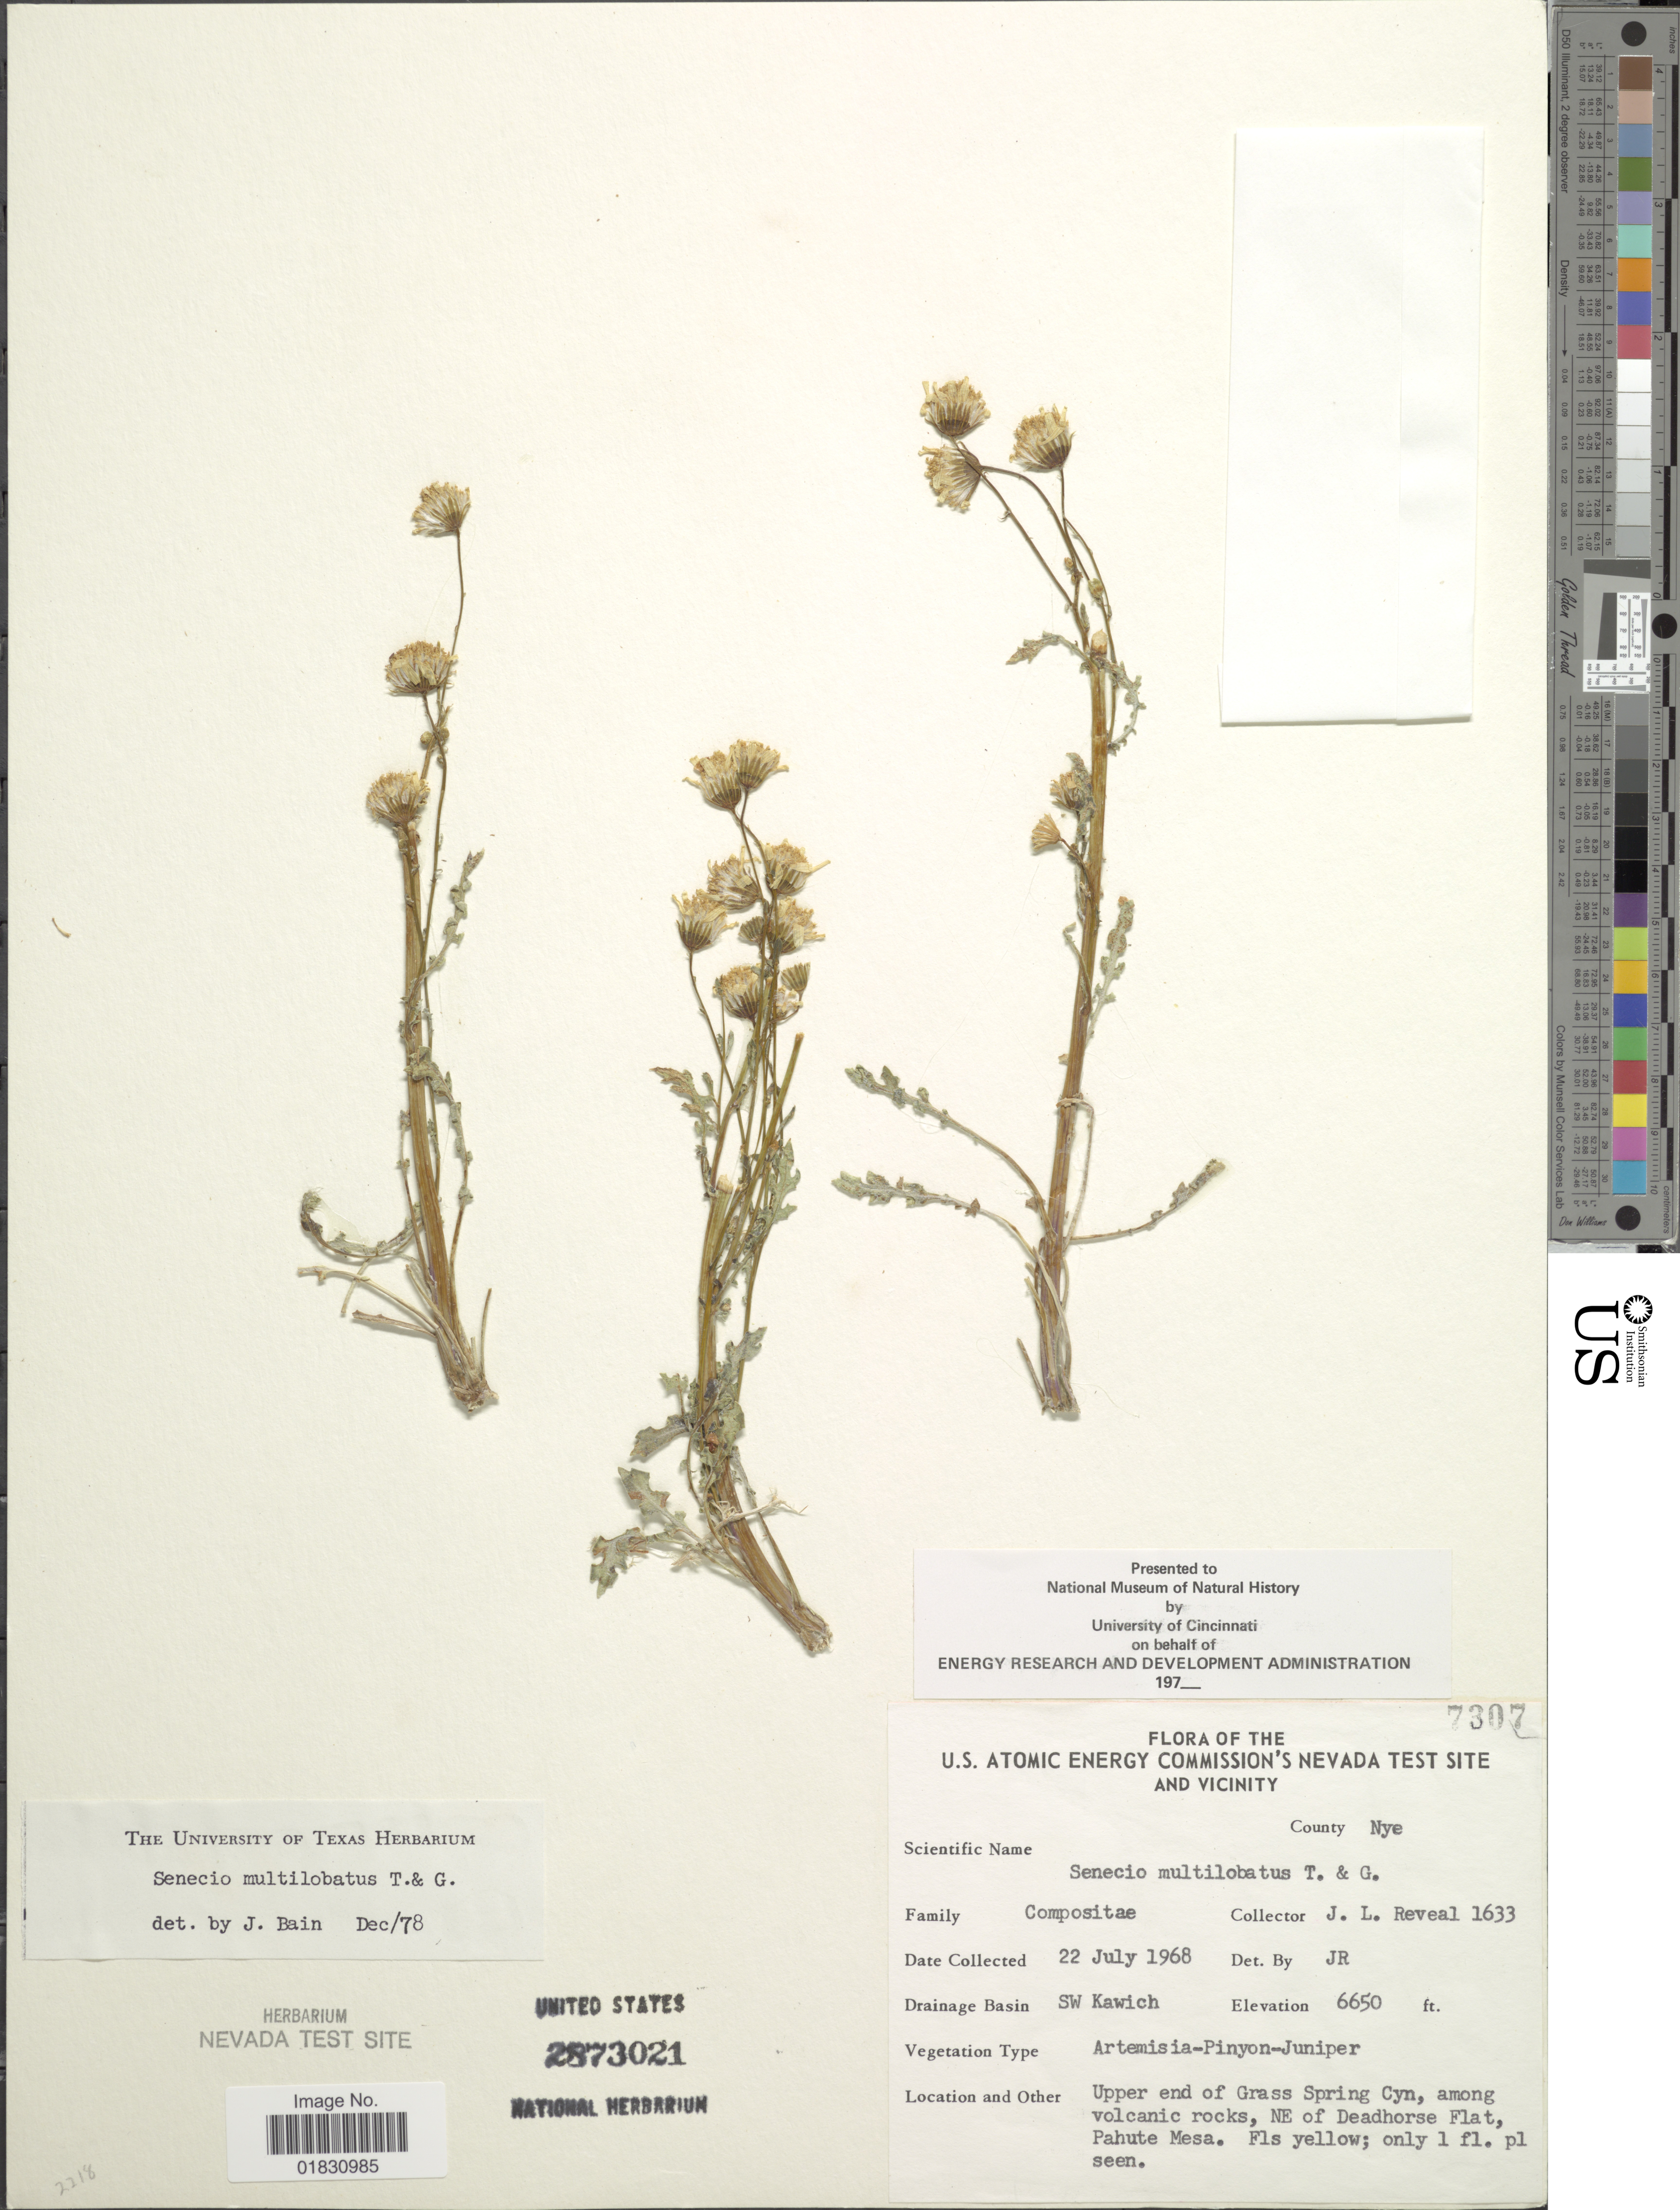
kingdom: Plantae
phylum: Tracheophyta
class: Magnoliopsida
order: Asterales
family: Asteraceae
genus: Packera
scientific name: Packera multilobata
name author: (Torr. & A. Gray) W.A. Weber & Á. Löve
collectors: J. L. Reveal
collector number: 7307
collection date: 1968-07-22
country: United States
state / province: Nevada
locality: U.S. Atomic Energy Commission's Nevada Test Site And Vicinity, County Nye, Drainage Basin SW Kawich, Upper end of Grass Spring Cyn, among volcanic rocks, NE of Deadhorse Flat, Pahute Mesa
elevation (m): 2027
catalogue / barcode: US 2873021